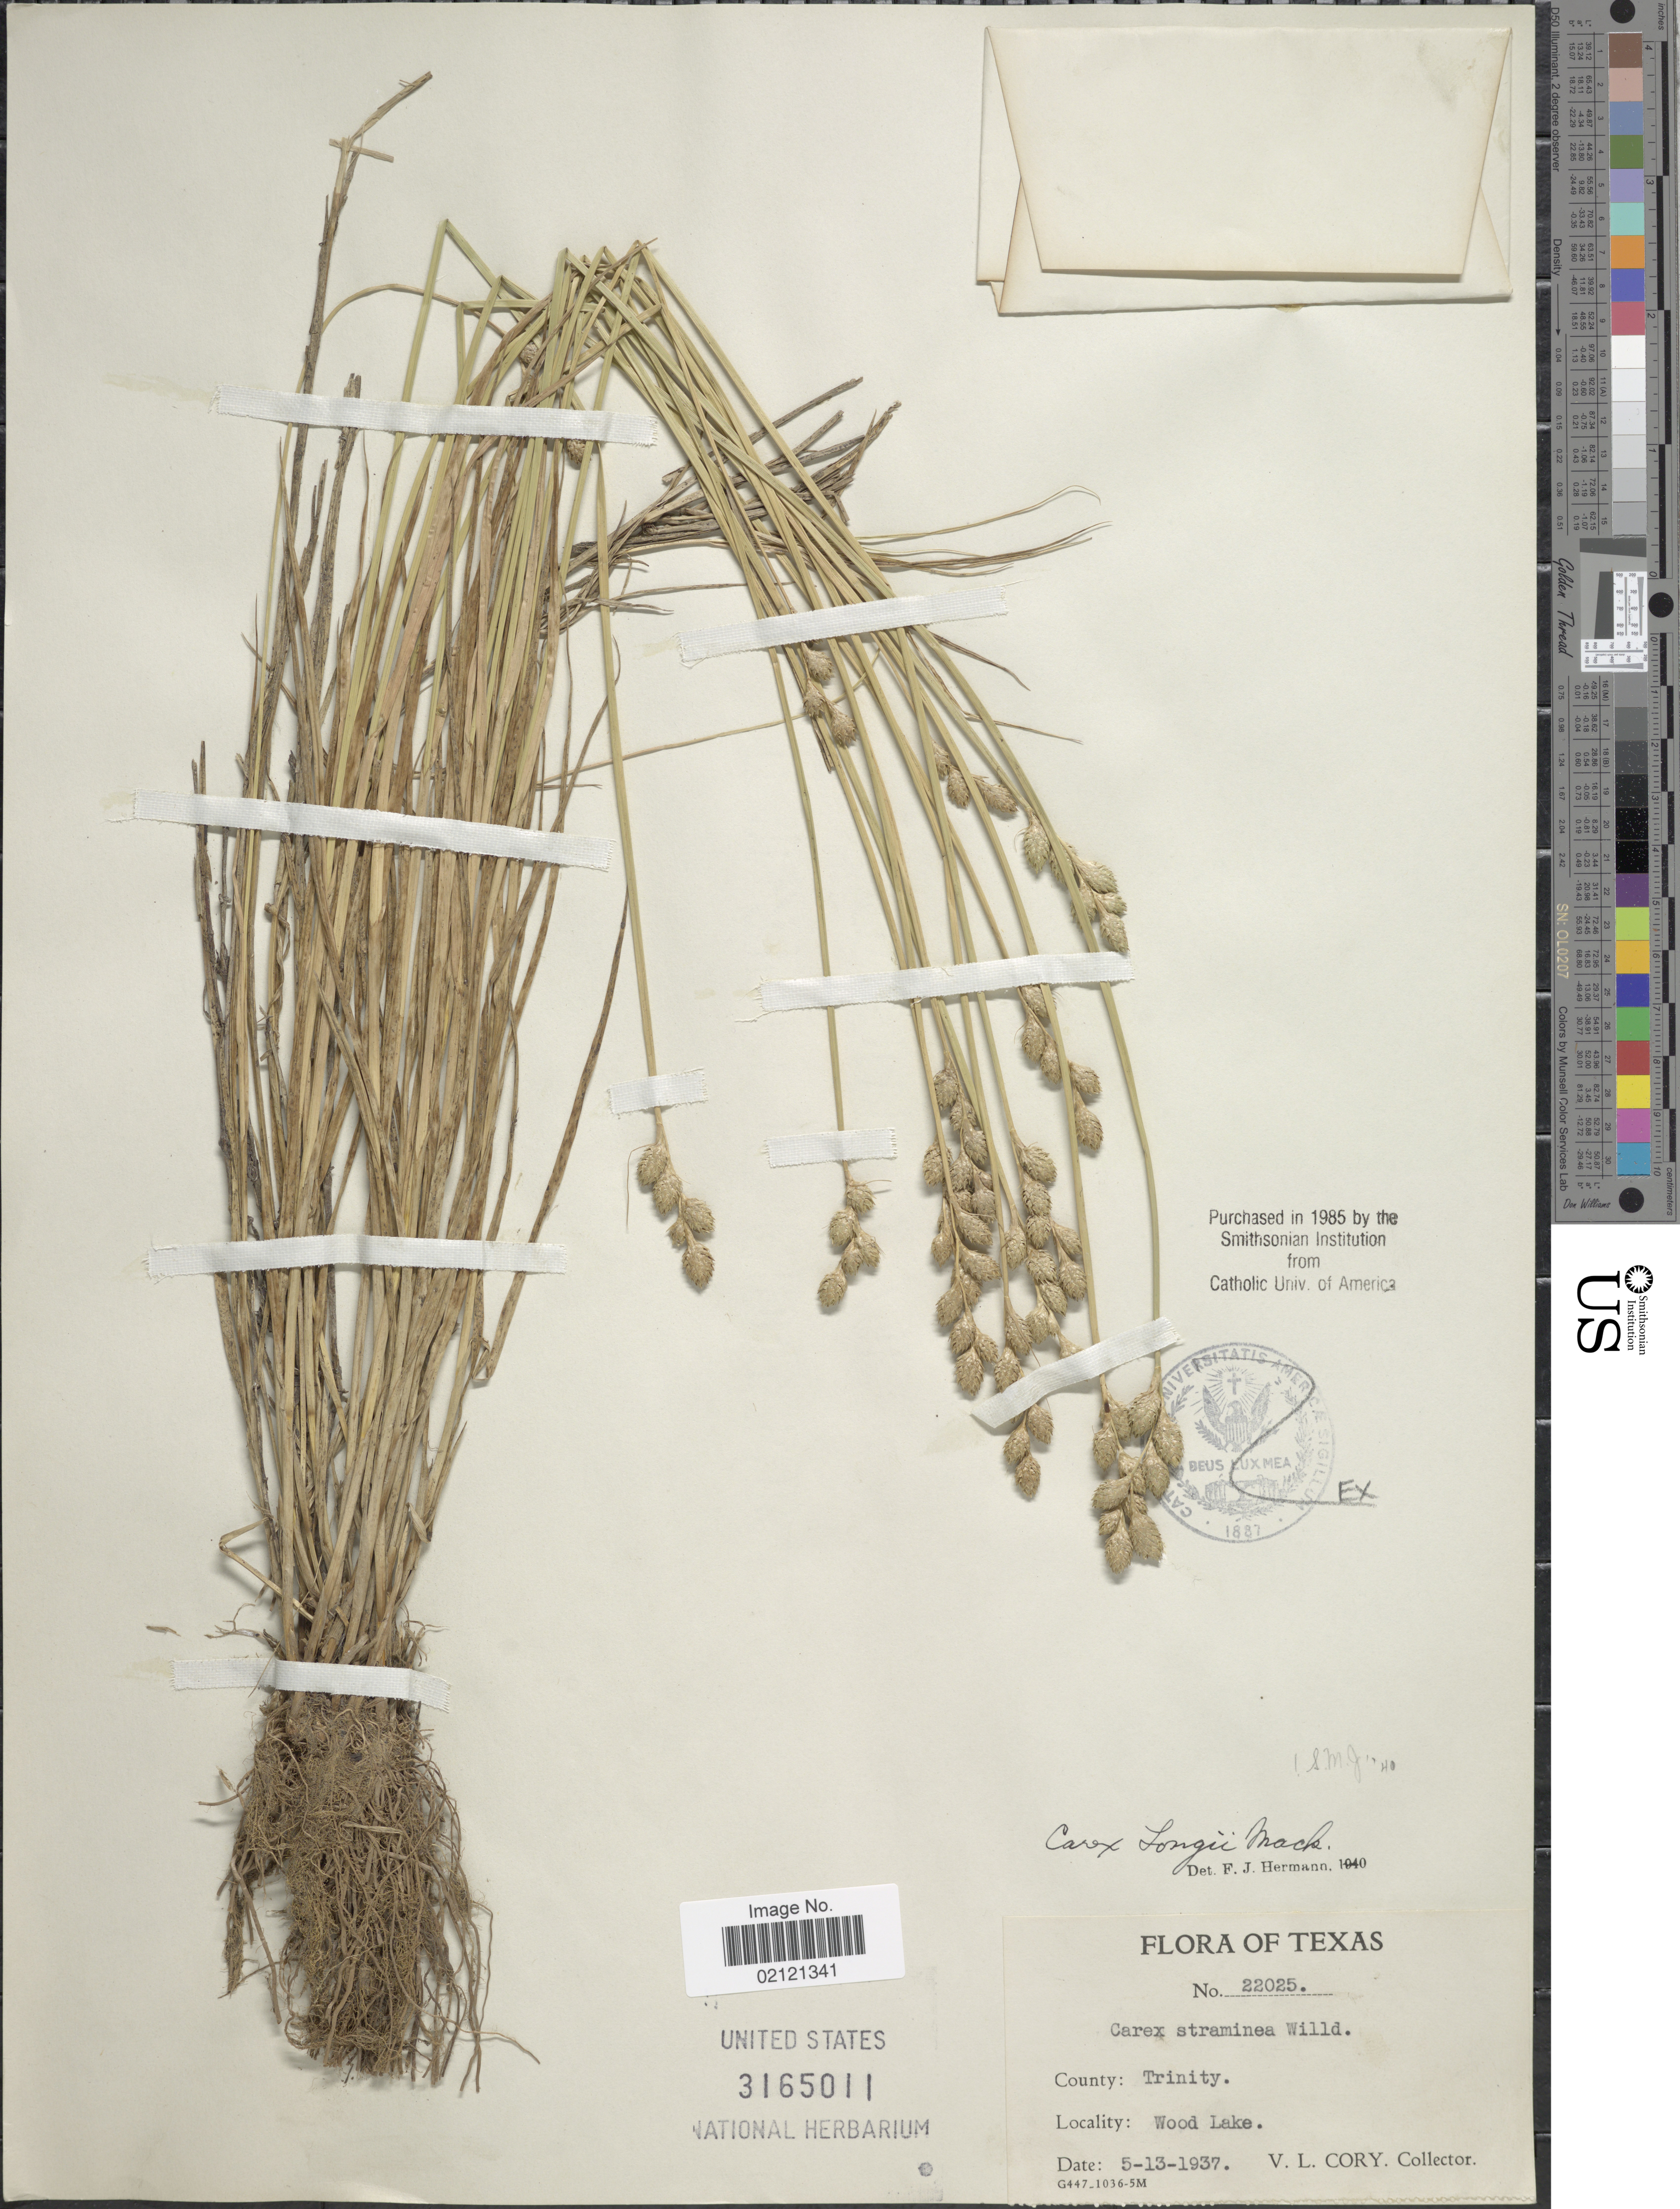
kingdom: Plantae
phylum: Tracheophyta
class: Liliopsida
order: Poales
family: Cyperaceae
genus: Carex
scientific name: Carex longii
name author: Mack.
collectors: V. Cory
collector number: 22025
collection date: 1937-05-13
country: United States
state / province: Texas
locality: County Trinity, Wood Lake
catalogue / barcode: US 3165011